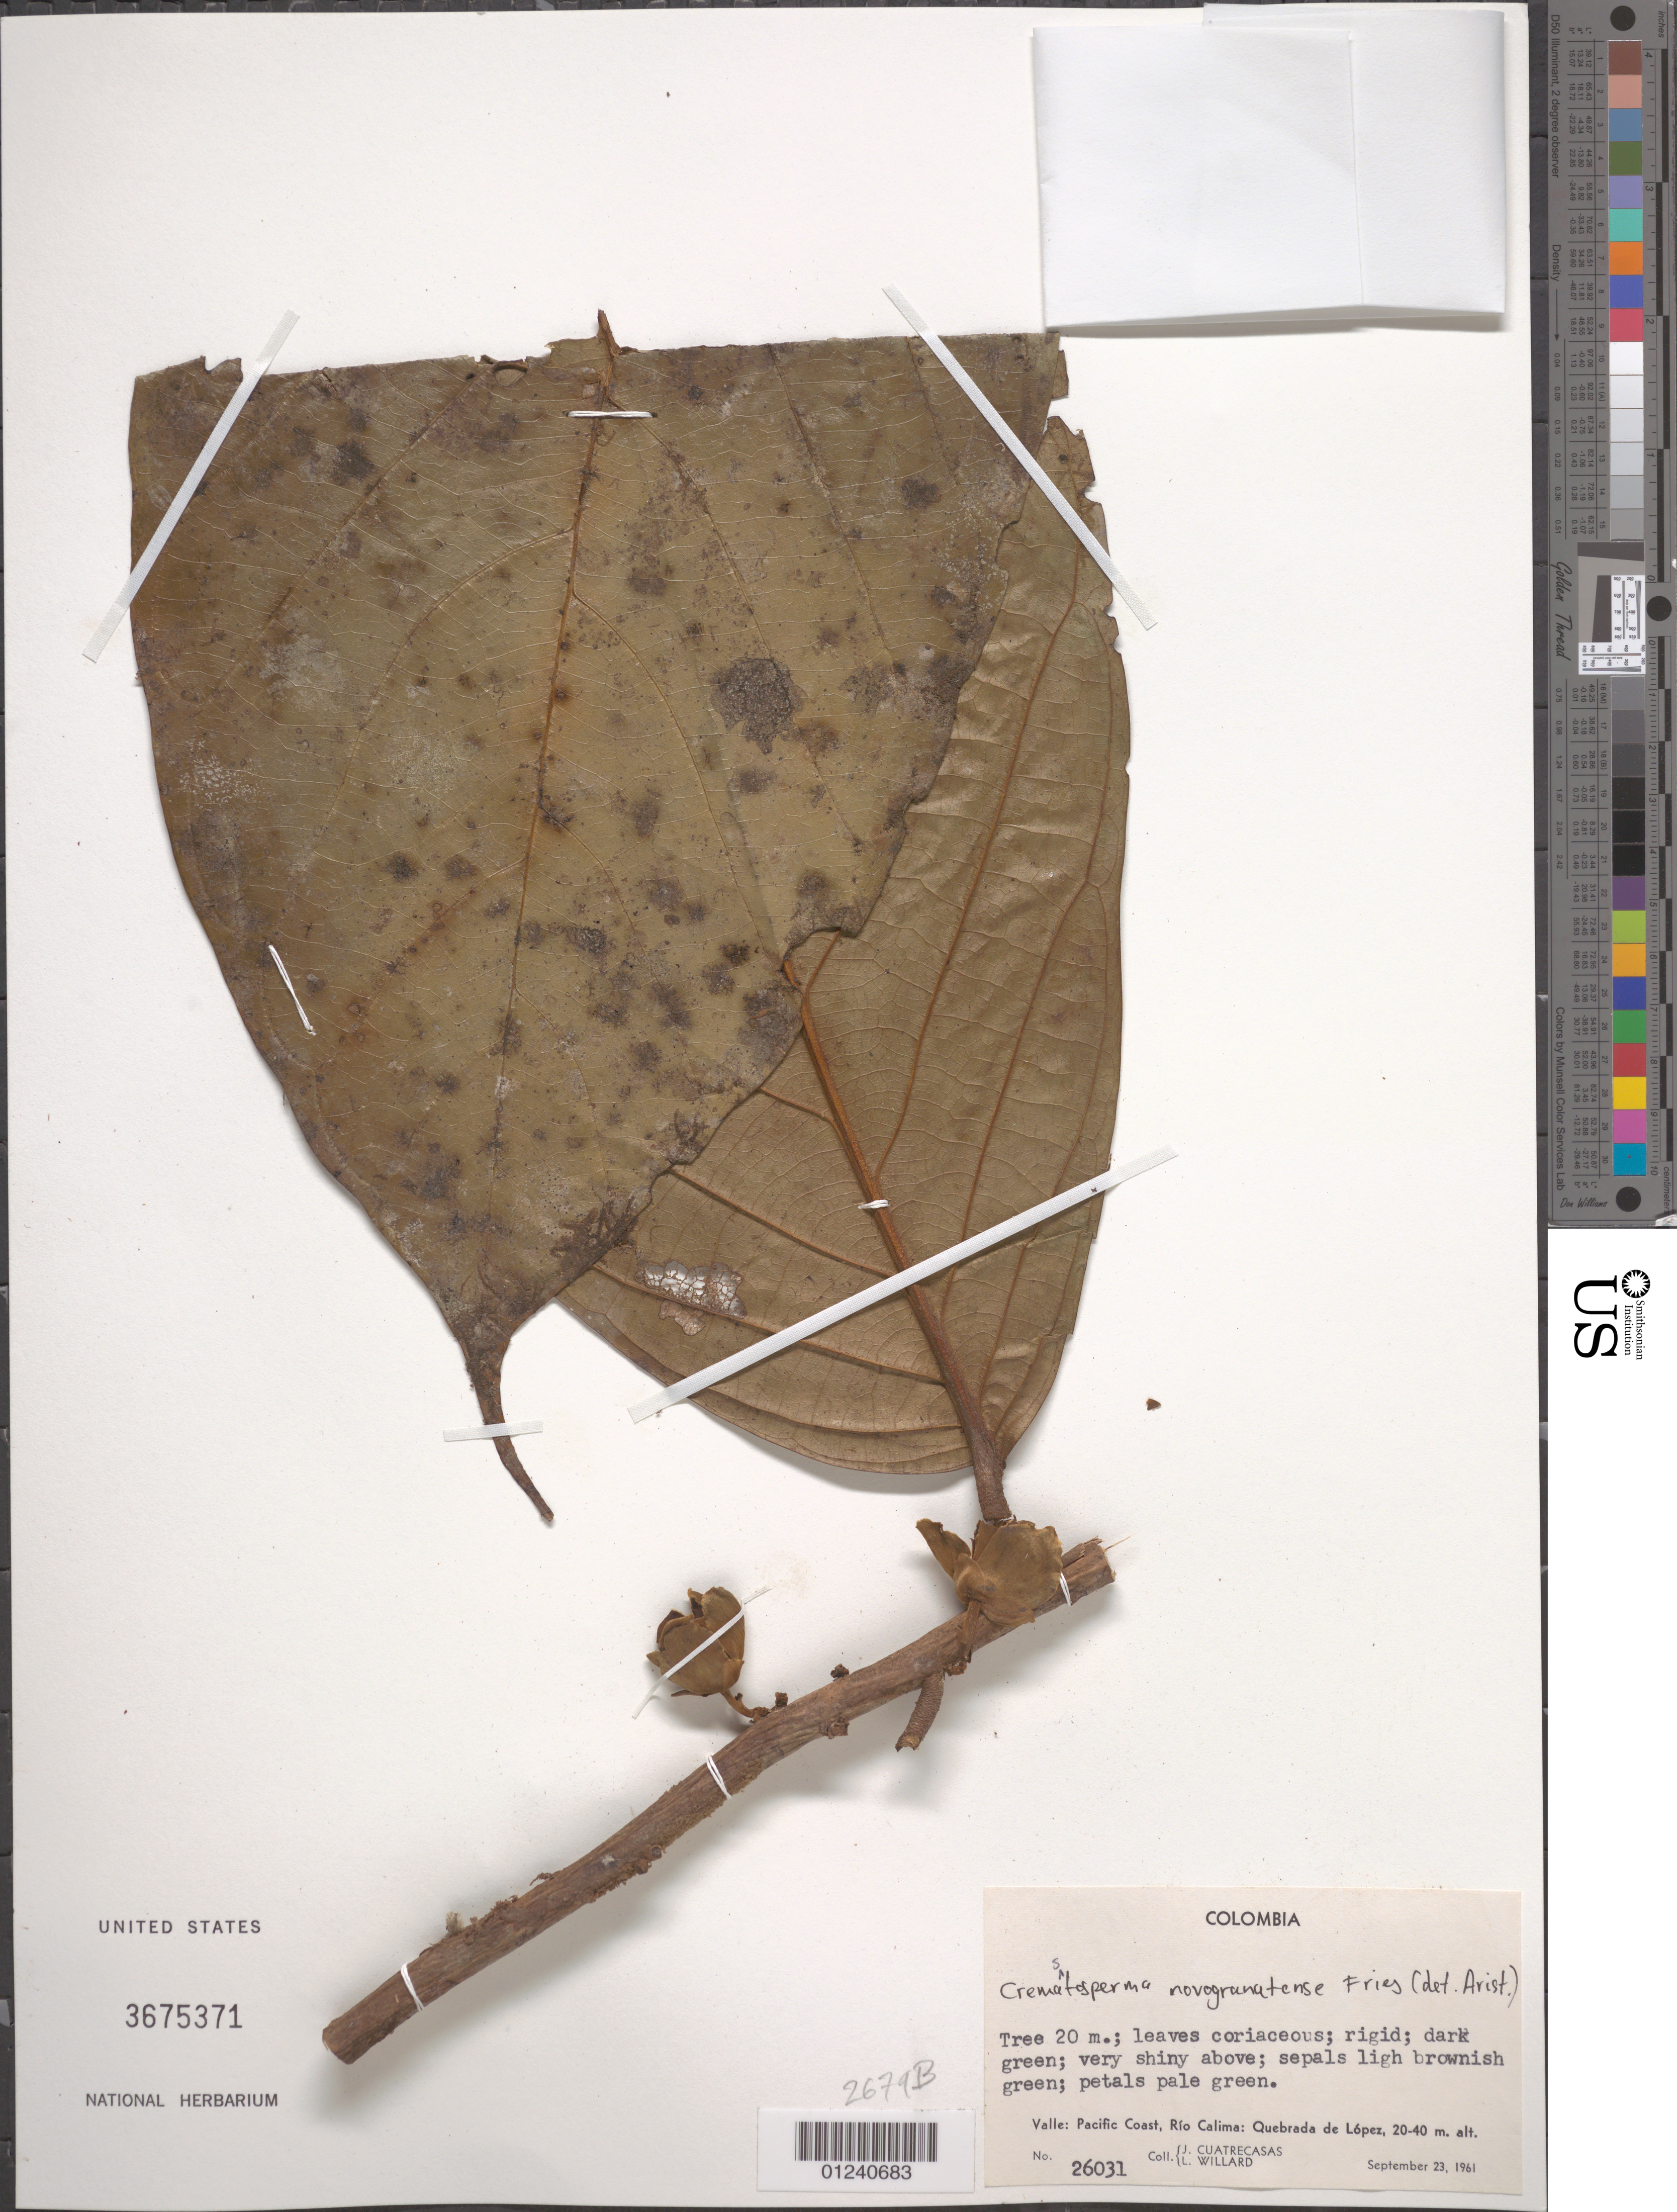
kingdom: Plantae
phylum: Tracheophyta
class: Magnoliopsida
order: Magnoliales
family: Annonaceae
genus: Cremastosperma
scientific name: Cremastosperma novogranatense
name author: R.E. Fr.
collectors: J. Cuatrecasas & L. Willard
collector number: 26031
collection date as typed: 23 Sep 1961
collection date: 1961-09-23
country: Colombia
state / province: Valle del Cauca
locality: Pacific Coast, Río Calima: Quebrada de López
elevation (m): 20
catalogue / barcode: US 3675371